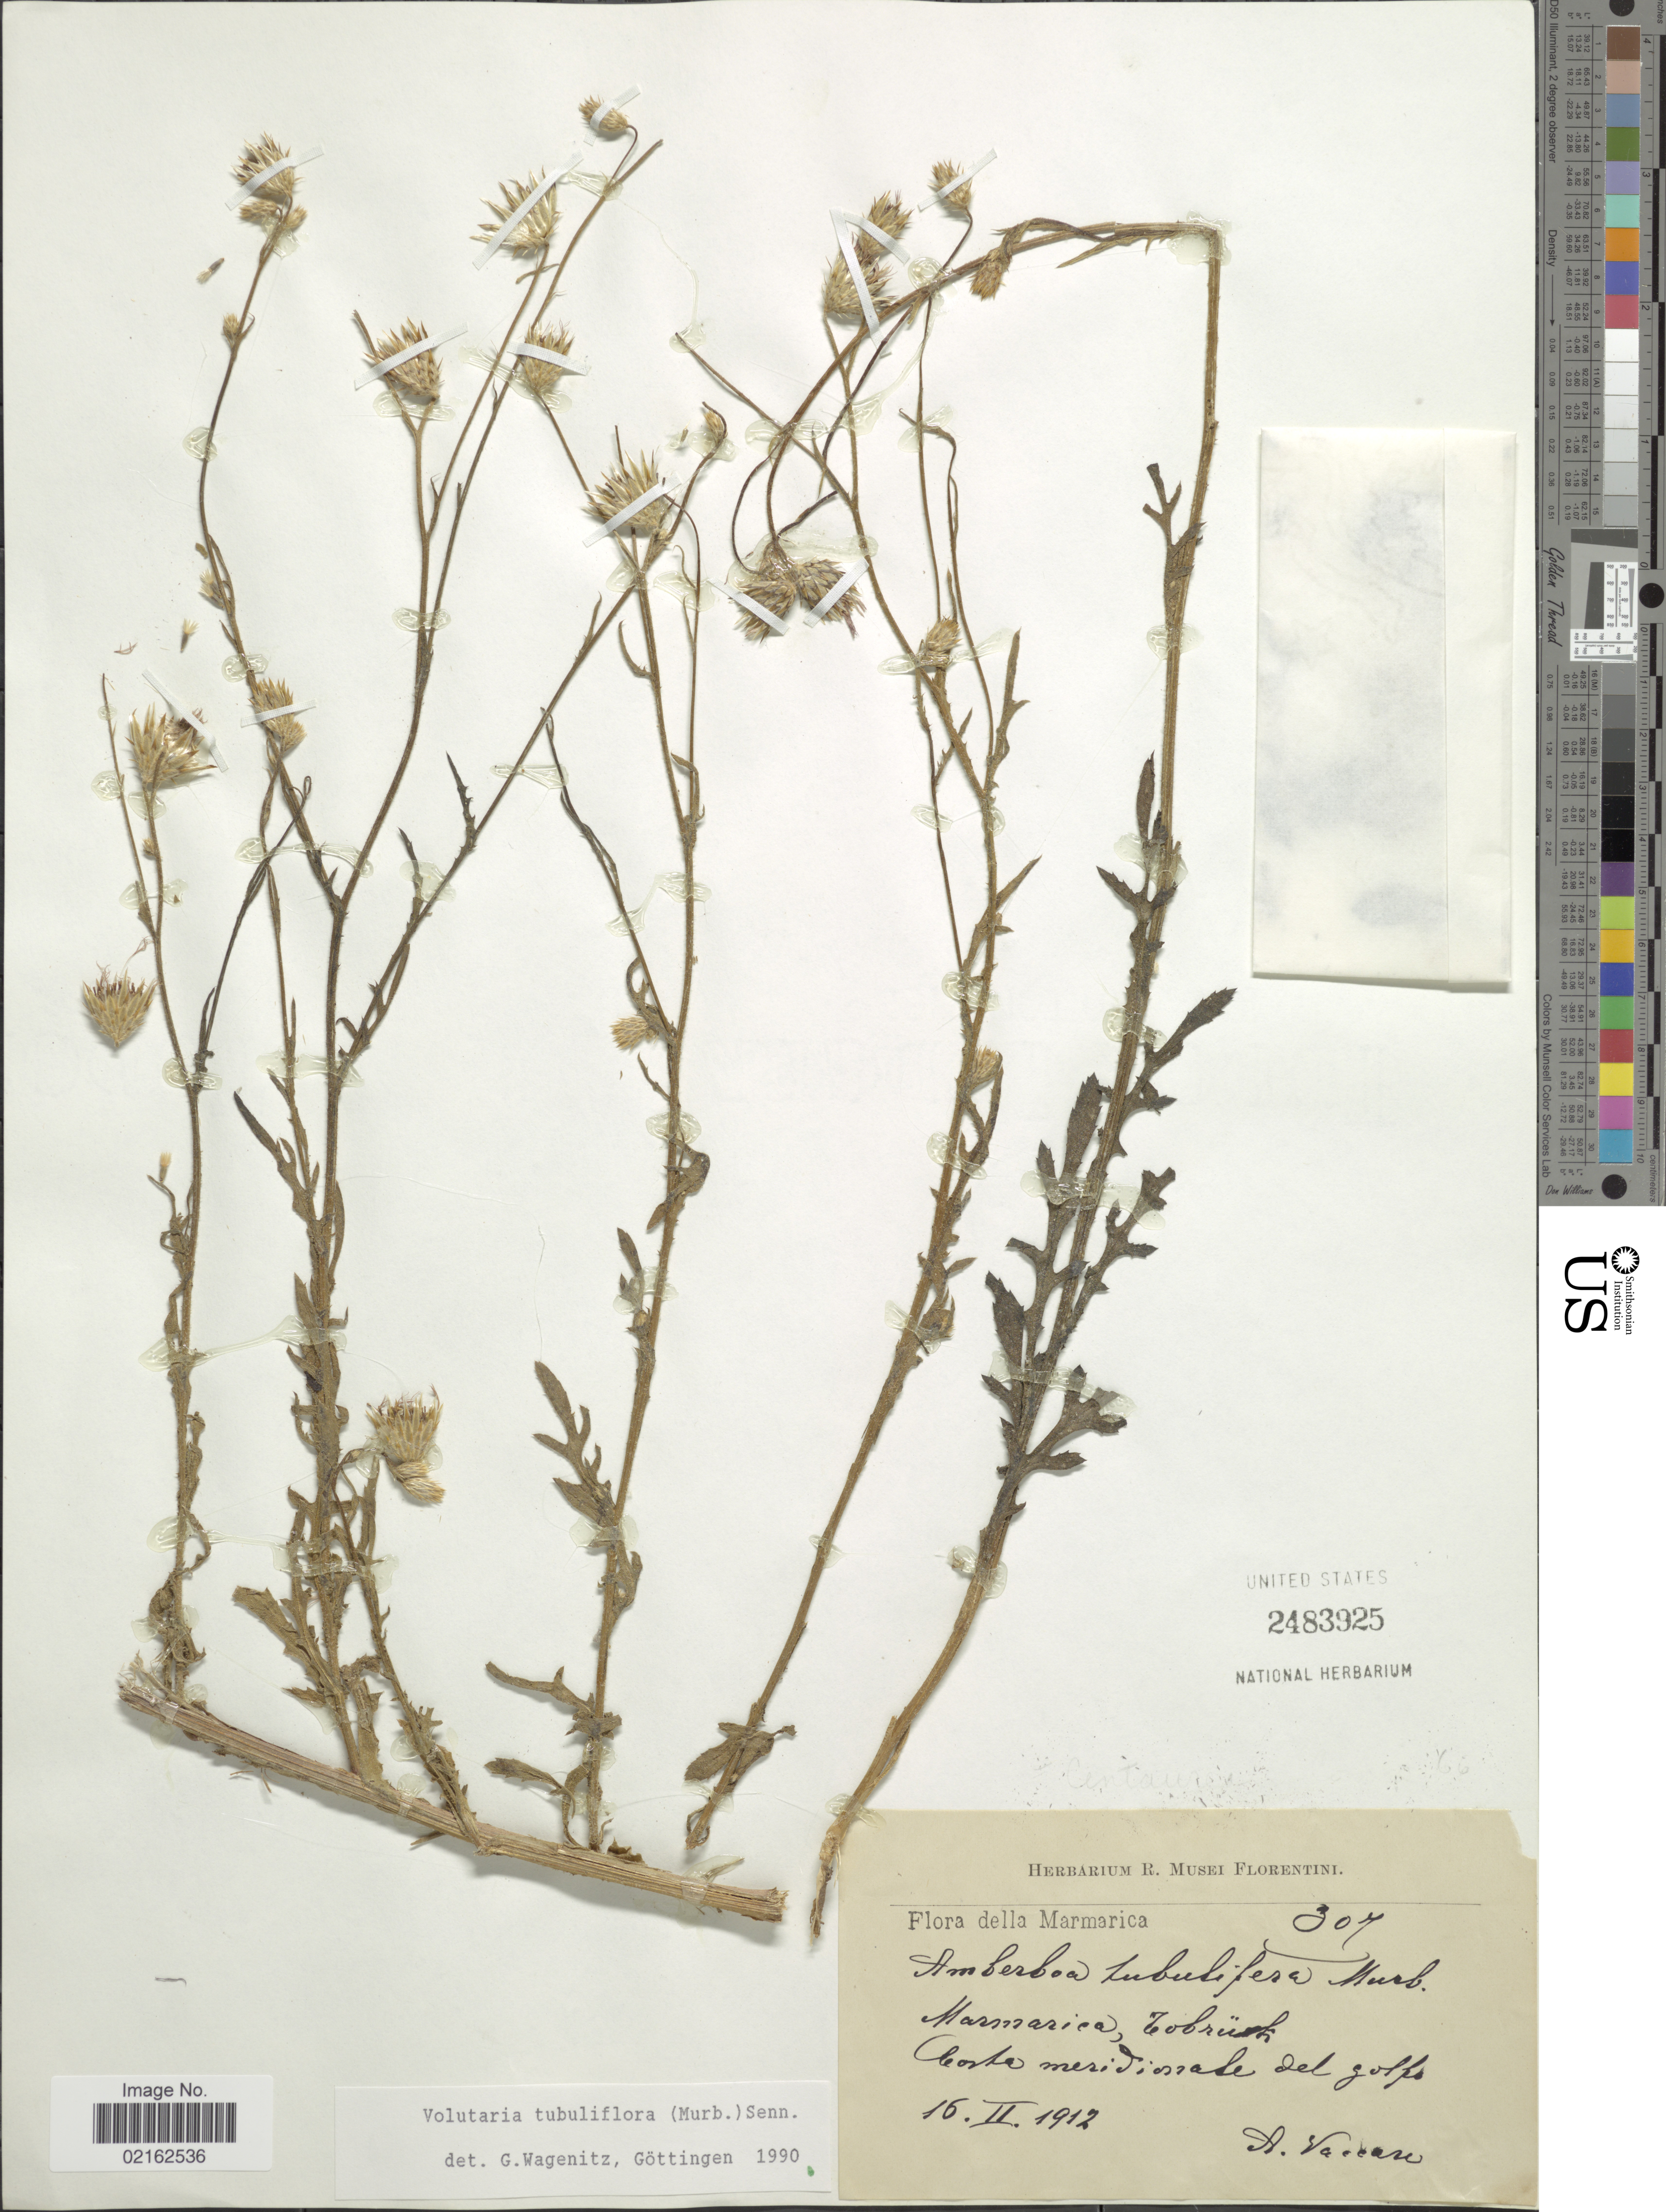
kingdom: Plantae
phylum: Tracheophyta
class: Magnoliopsida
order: Asterales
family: Asteraceae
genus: Volutaria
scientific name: Volutaria tubuliflora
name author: (Murb.) Sennen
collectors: A. Vaccari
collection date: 1912-02-15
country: Libya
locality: Marmarica, Marmarica, Tobruk.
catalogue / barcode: US 2483925